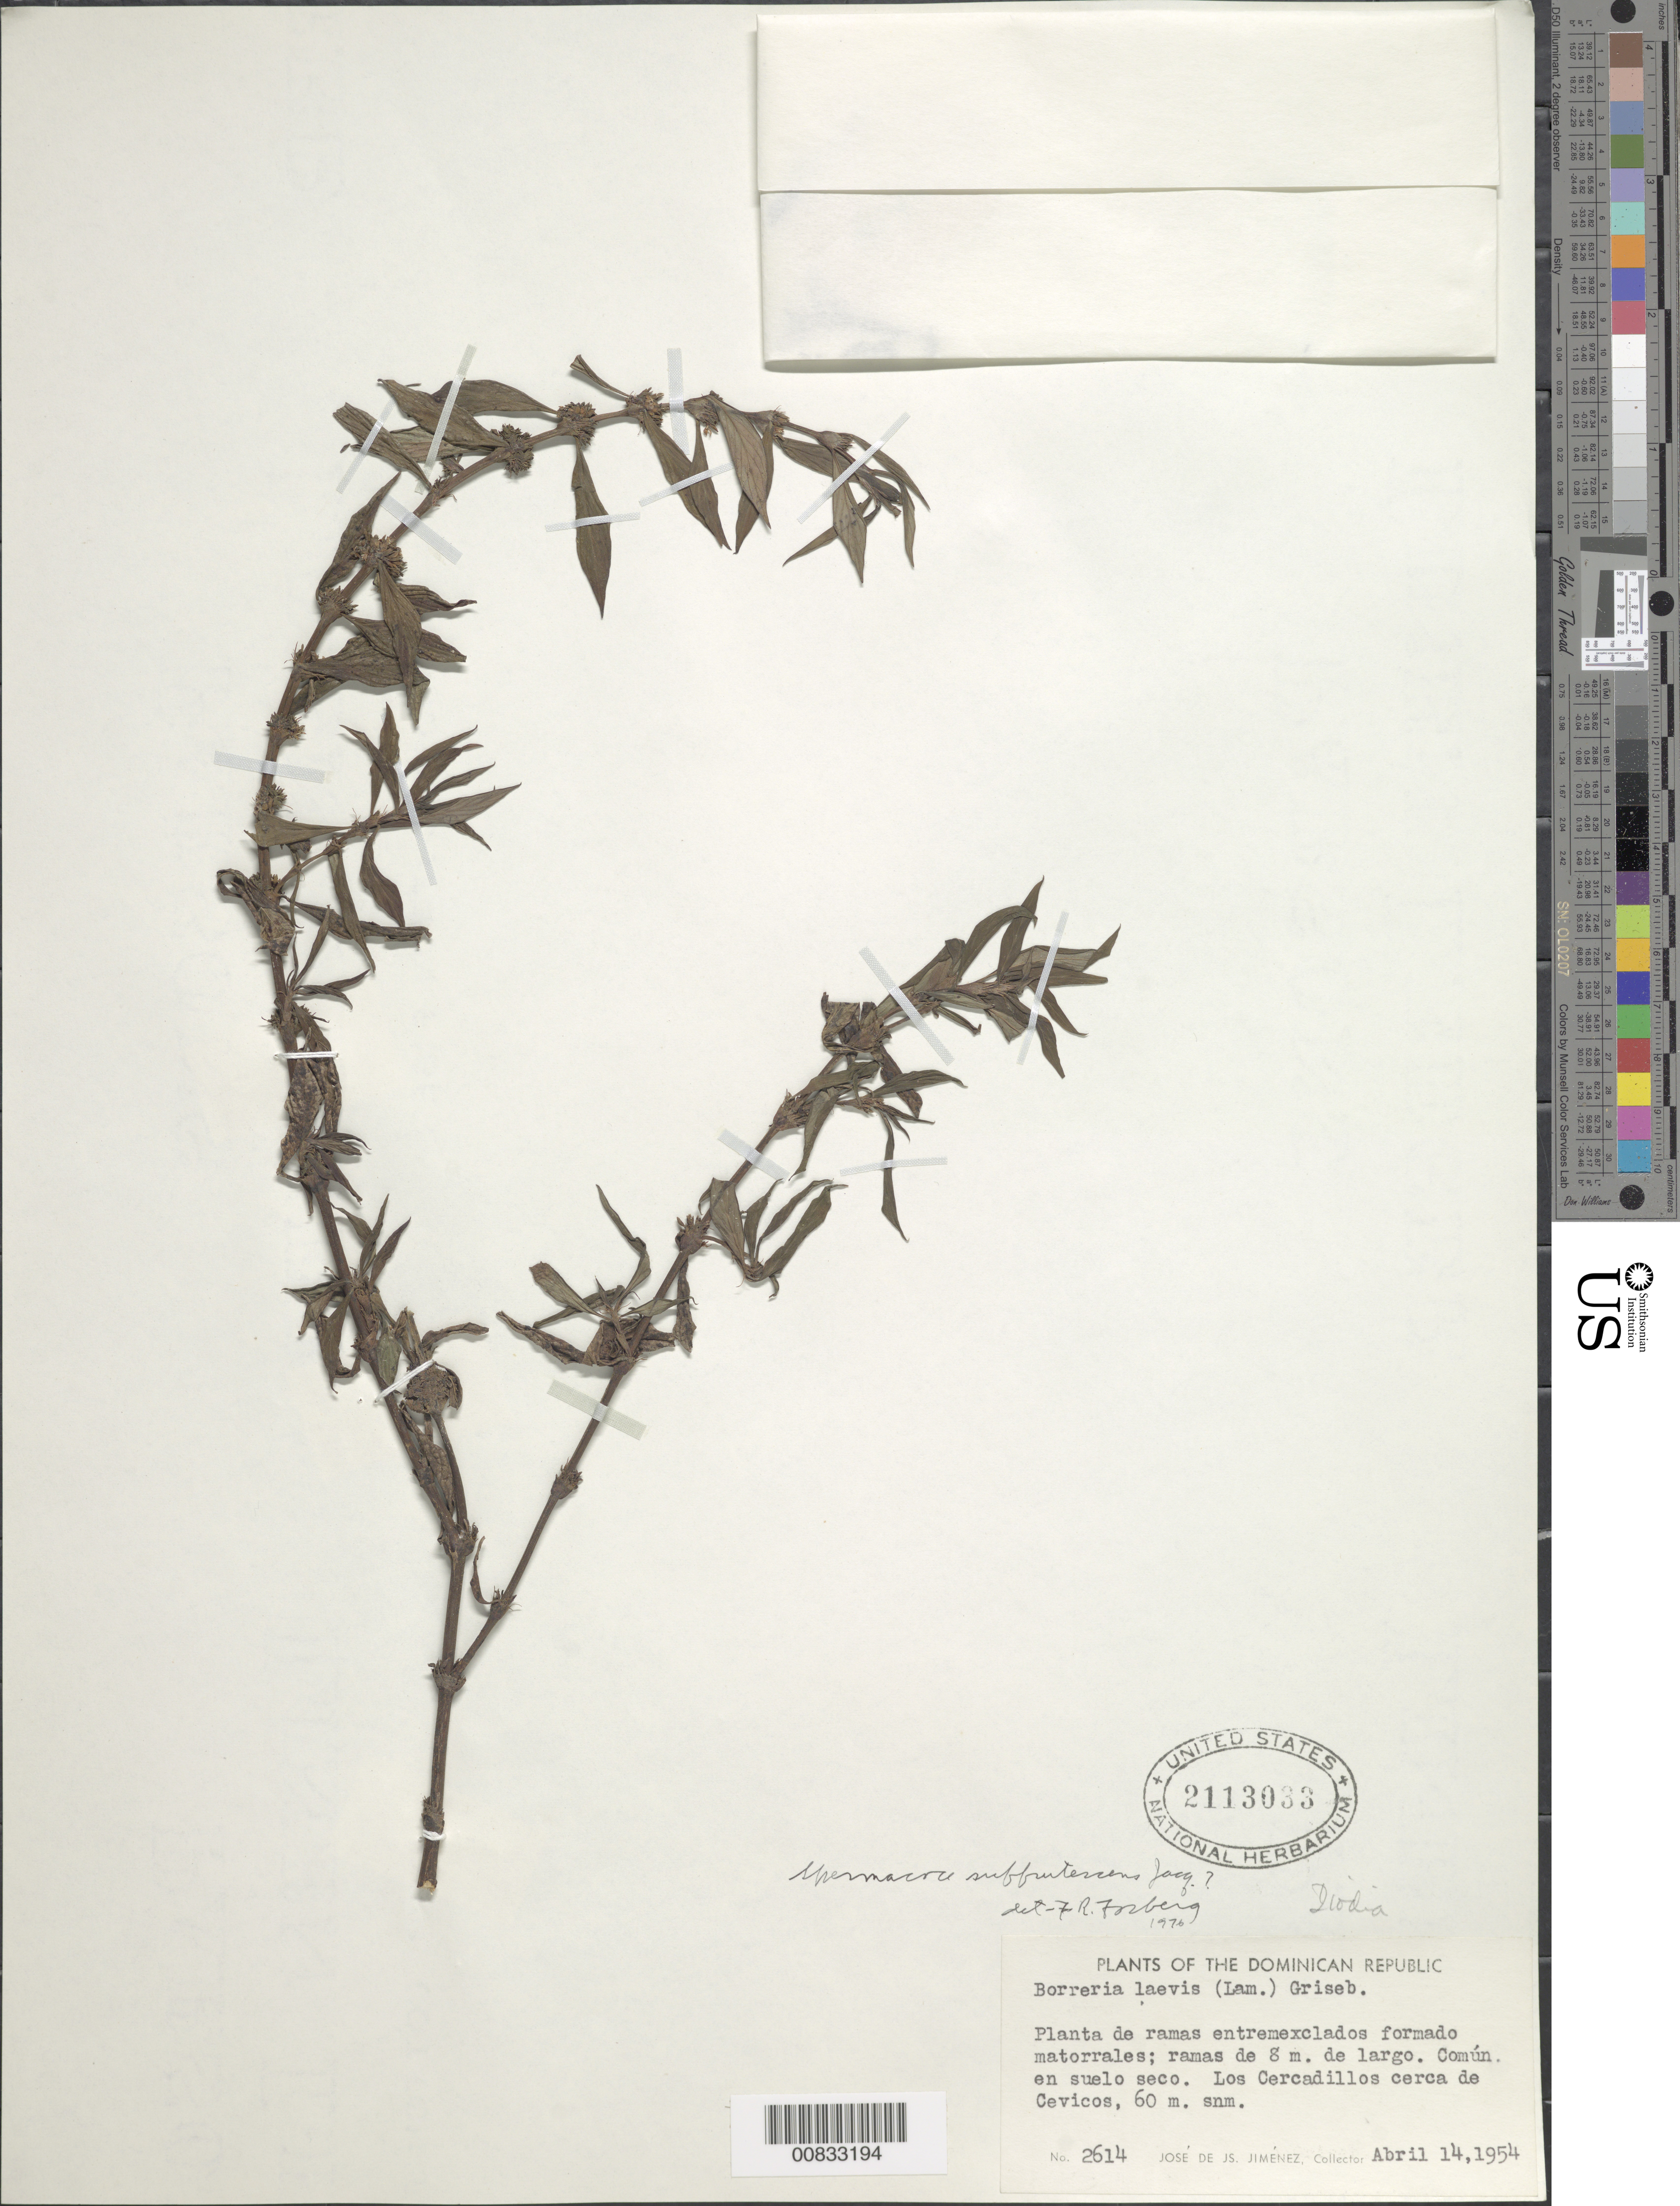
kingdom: Plantae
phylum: Tracheophyta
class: Magnoliopsida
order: Gentianales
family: Rubiaceae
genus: Spermacoce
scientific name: Spermacoce remota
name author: Lam.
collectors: J. J. Jiménez Almonte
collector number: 2614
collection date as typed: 14 Apr 1954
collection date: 1954-04-14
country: Dominican Republic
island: Hispaniola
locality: Los Cercadillas cerca de Cevicos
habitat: Suelo seco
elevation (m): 60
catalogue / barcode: US 2113033